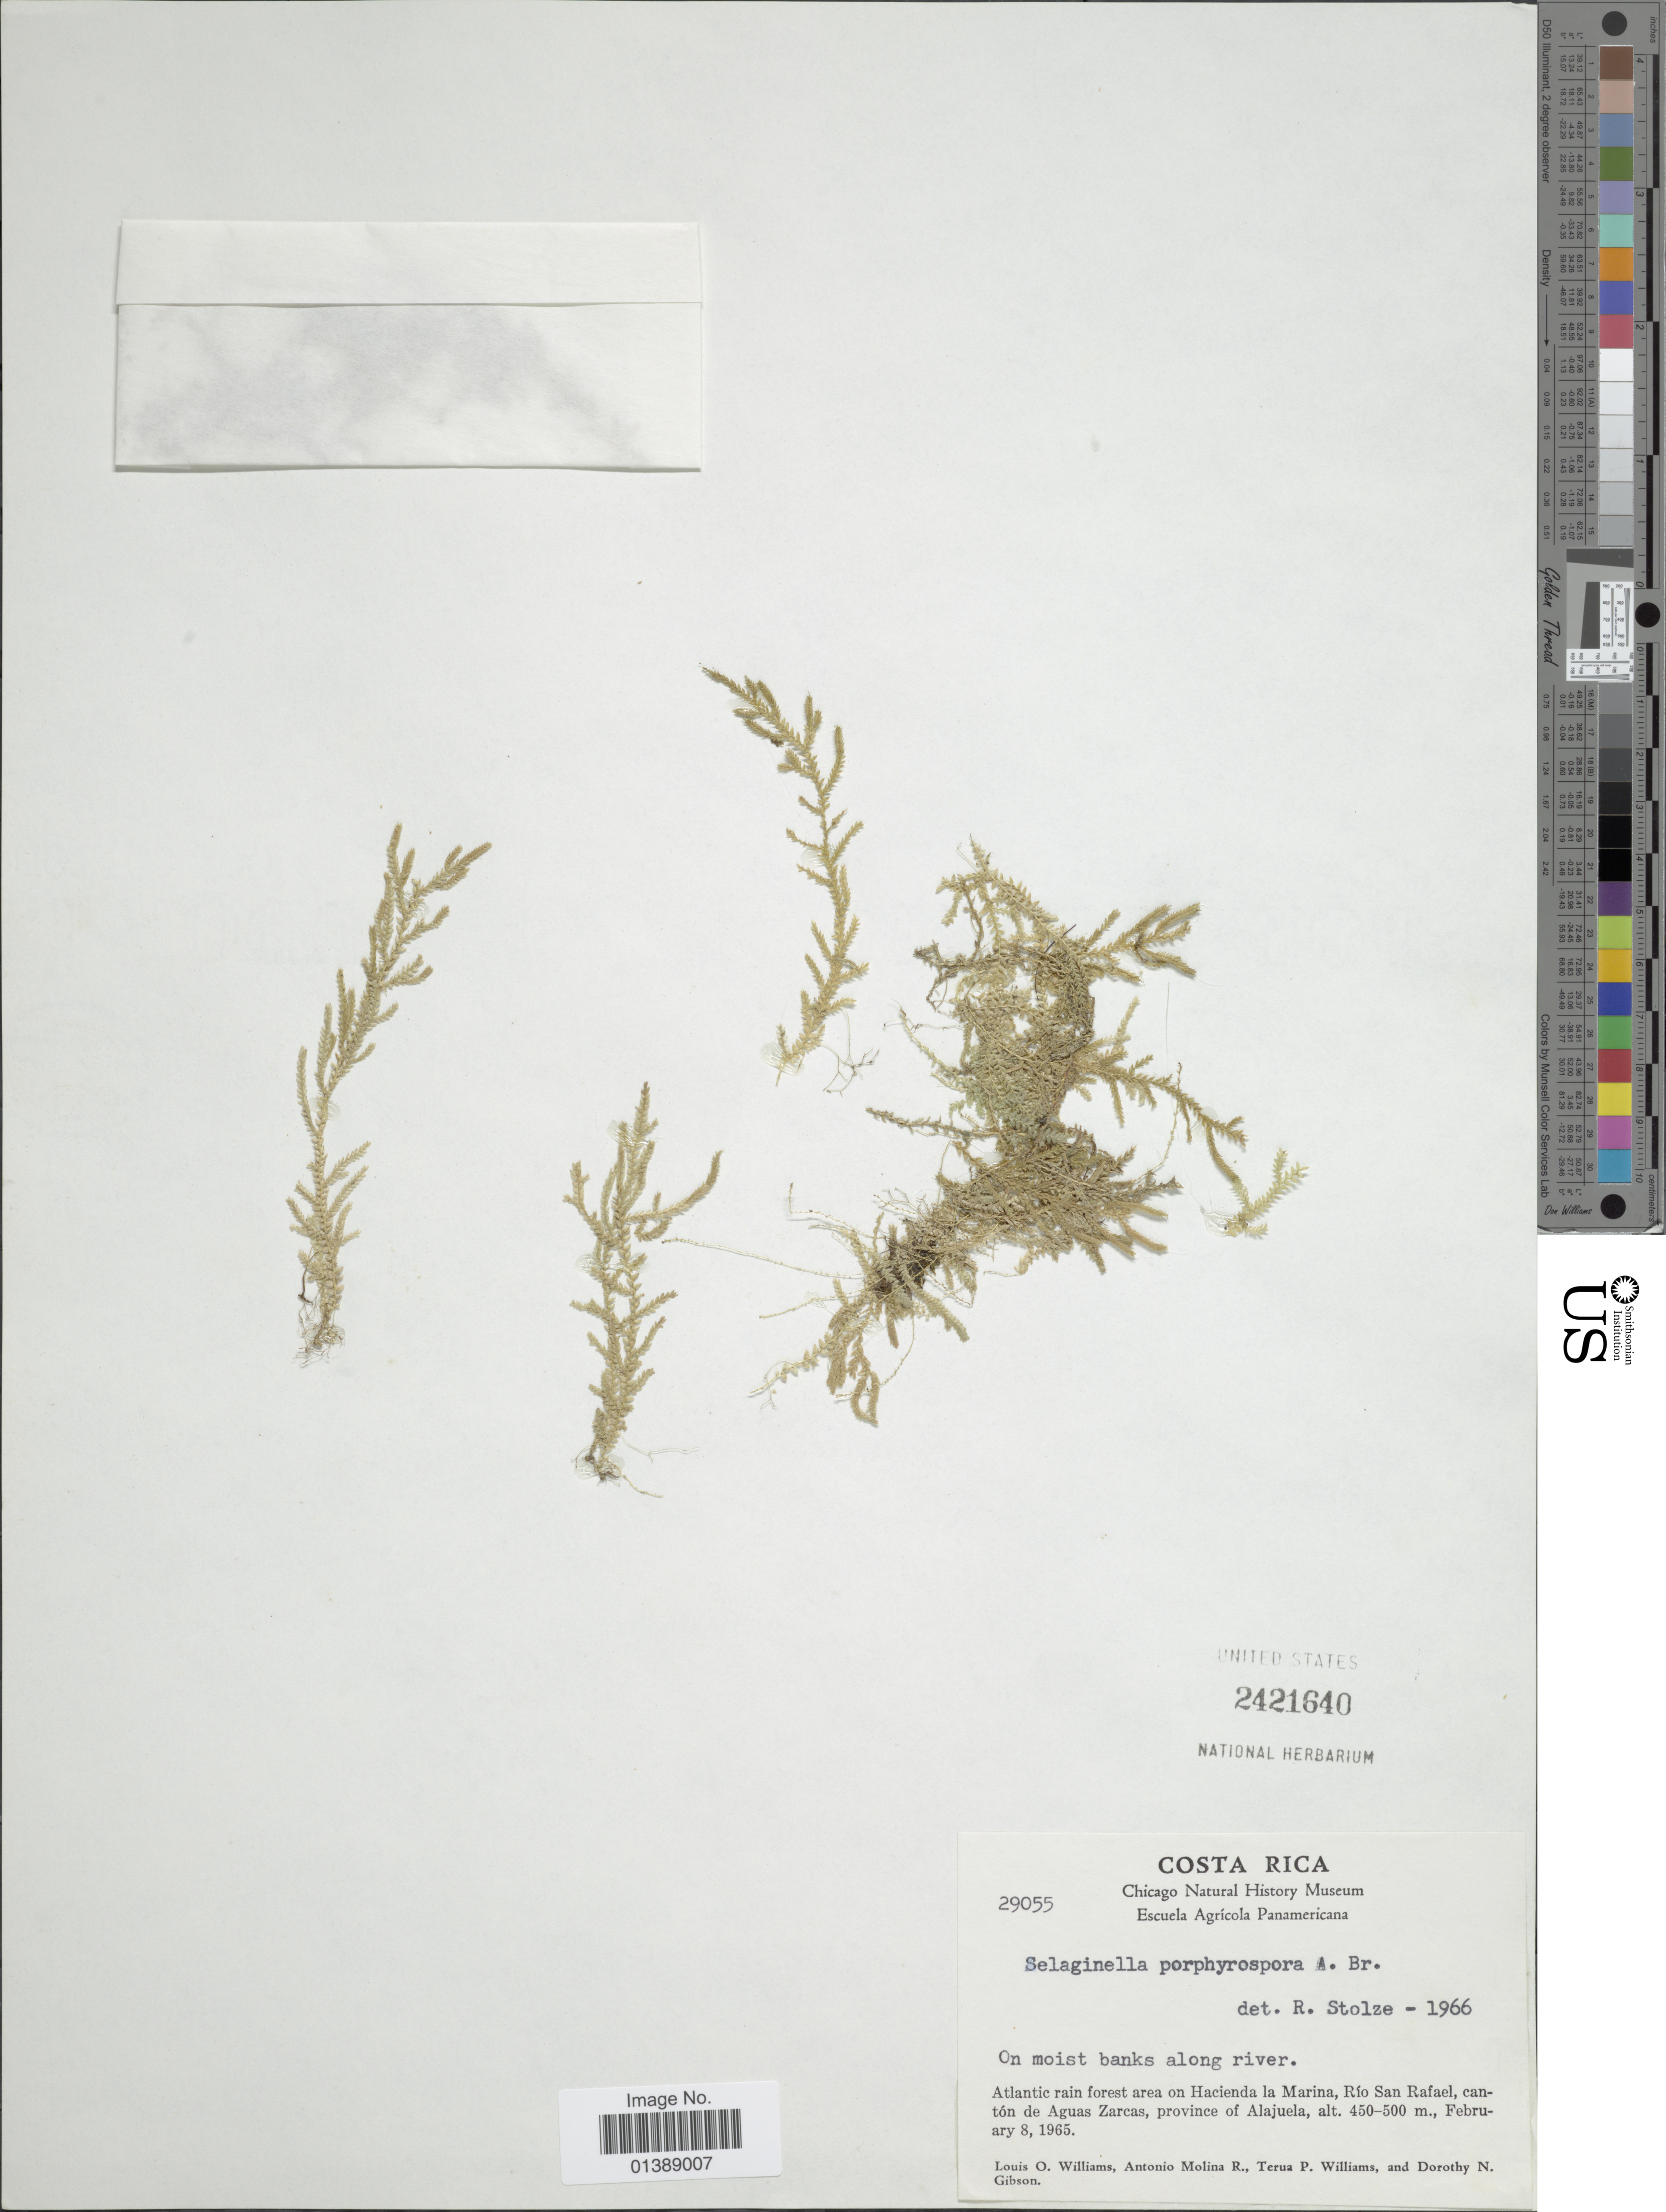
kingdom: Plantae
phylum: Tracheophyta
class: Lycopodiopsida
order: Selaginellales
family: Selaginellaceae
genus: Selaginella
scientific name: Selaginella porphyrospora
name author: A. Braun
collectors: L. O. Williams, A. Molina R., T. P. Williams & D. N. Gibson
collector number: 29055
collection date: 1965-02-08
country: Costa Rica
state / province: Alajuela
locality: Atlantic rain forest area on Hacienda la Marina, Río San Rafael, cantón de Aguas Zarcas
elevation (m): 450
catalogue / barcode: US 2421640